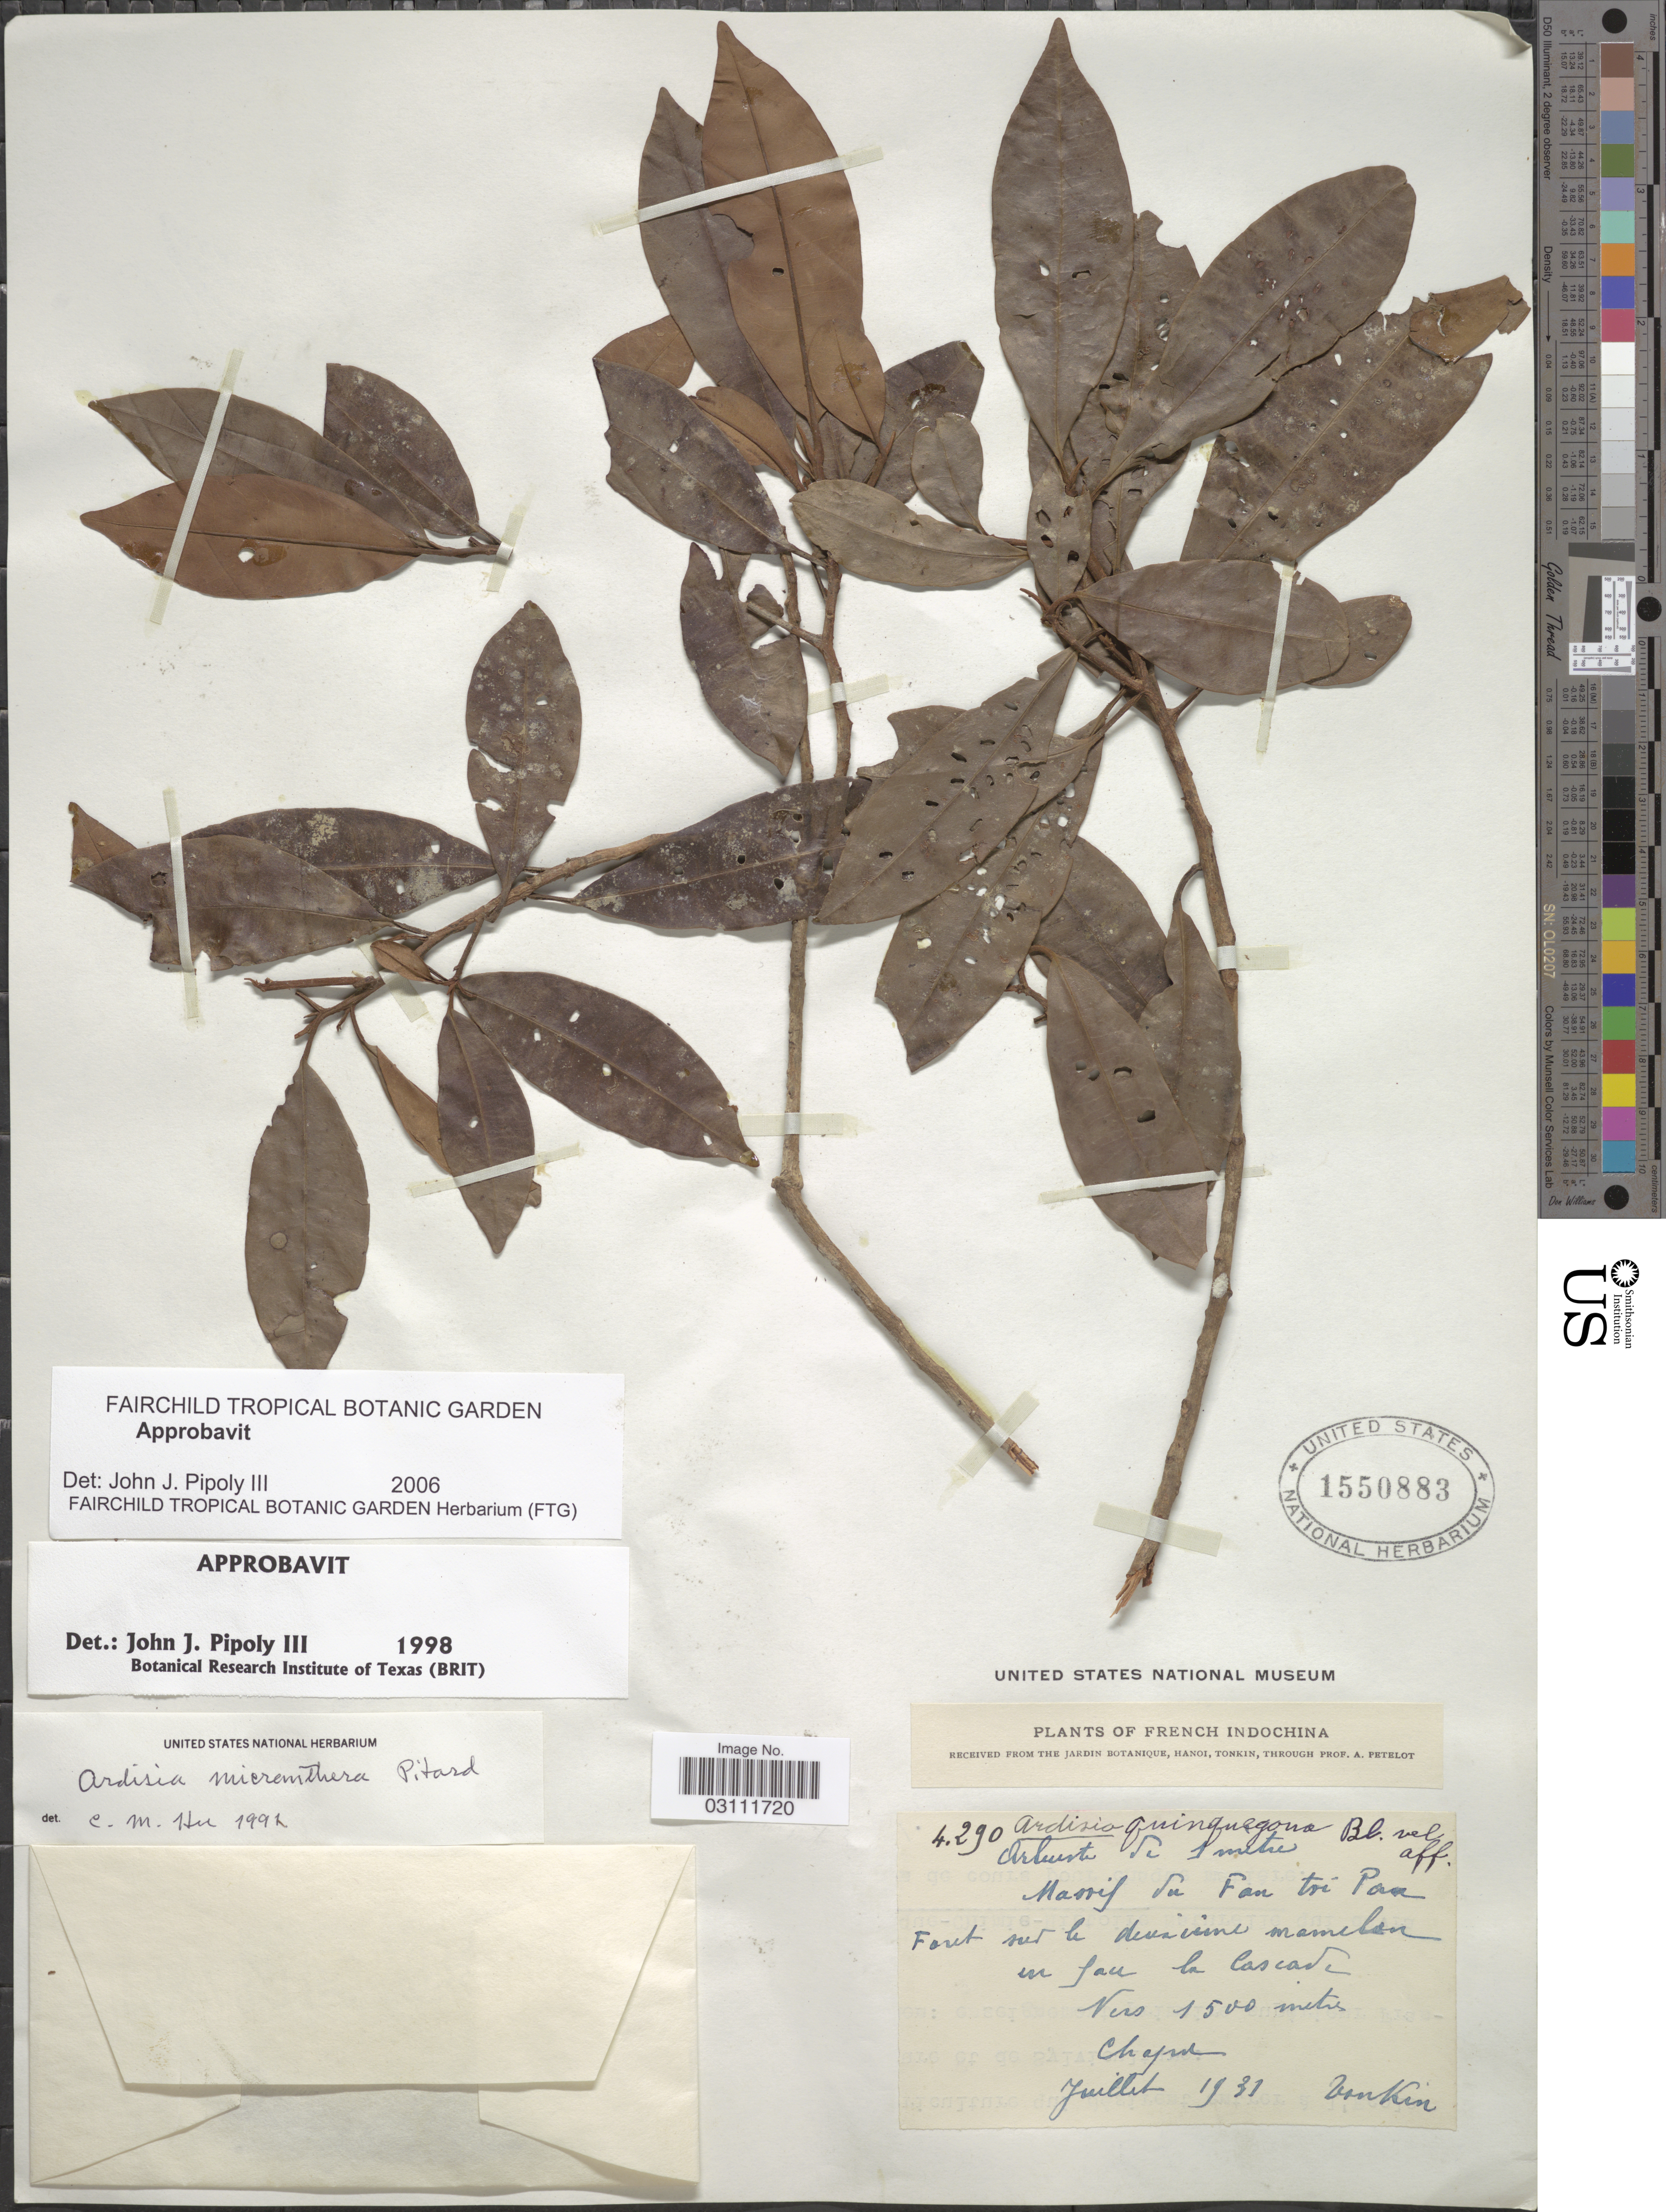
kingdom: Plantae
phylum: Tracheophyta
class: Magnoliopsida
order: Ericales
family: Primulaceae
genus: Ardisia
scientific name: Ardisia micranthera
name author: Pit.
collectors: A. Petelot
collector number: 4290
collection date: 1931-07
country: Vietnam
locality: French Indochina, Massif du Fan tri Pan, Foret sur le divivine [interpreted] mamelou [interpreted] en fau la Cascade.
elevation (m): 1500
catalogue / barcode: US 1550883